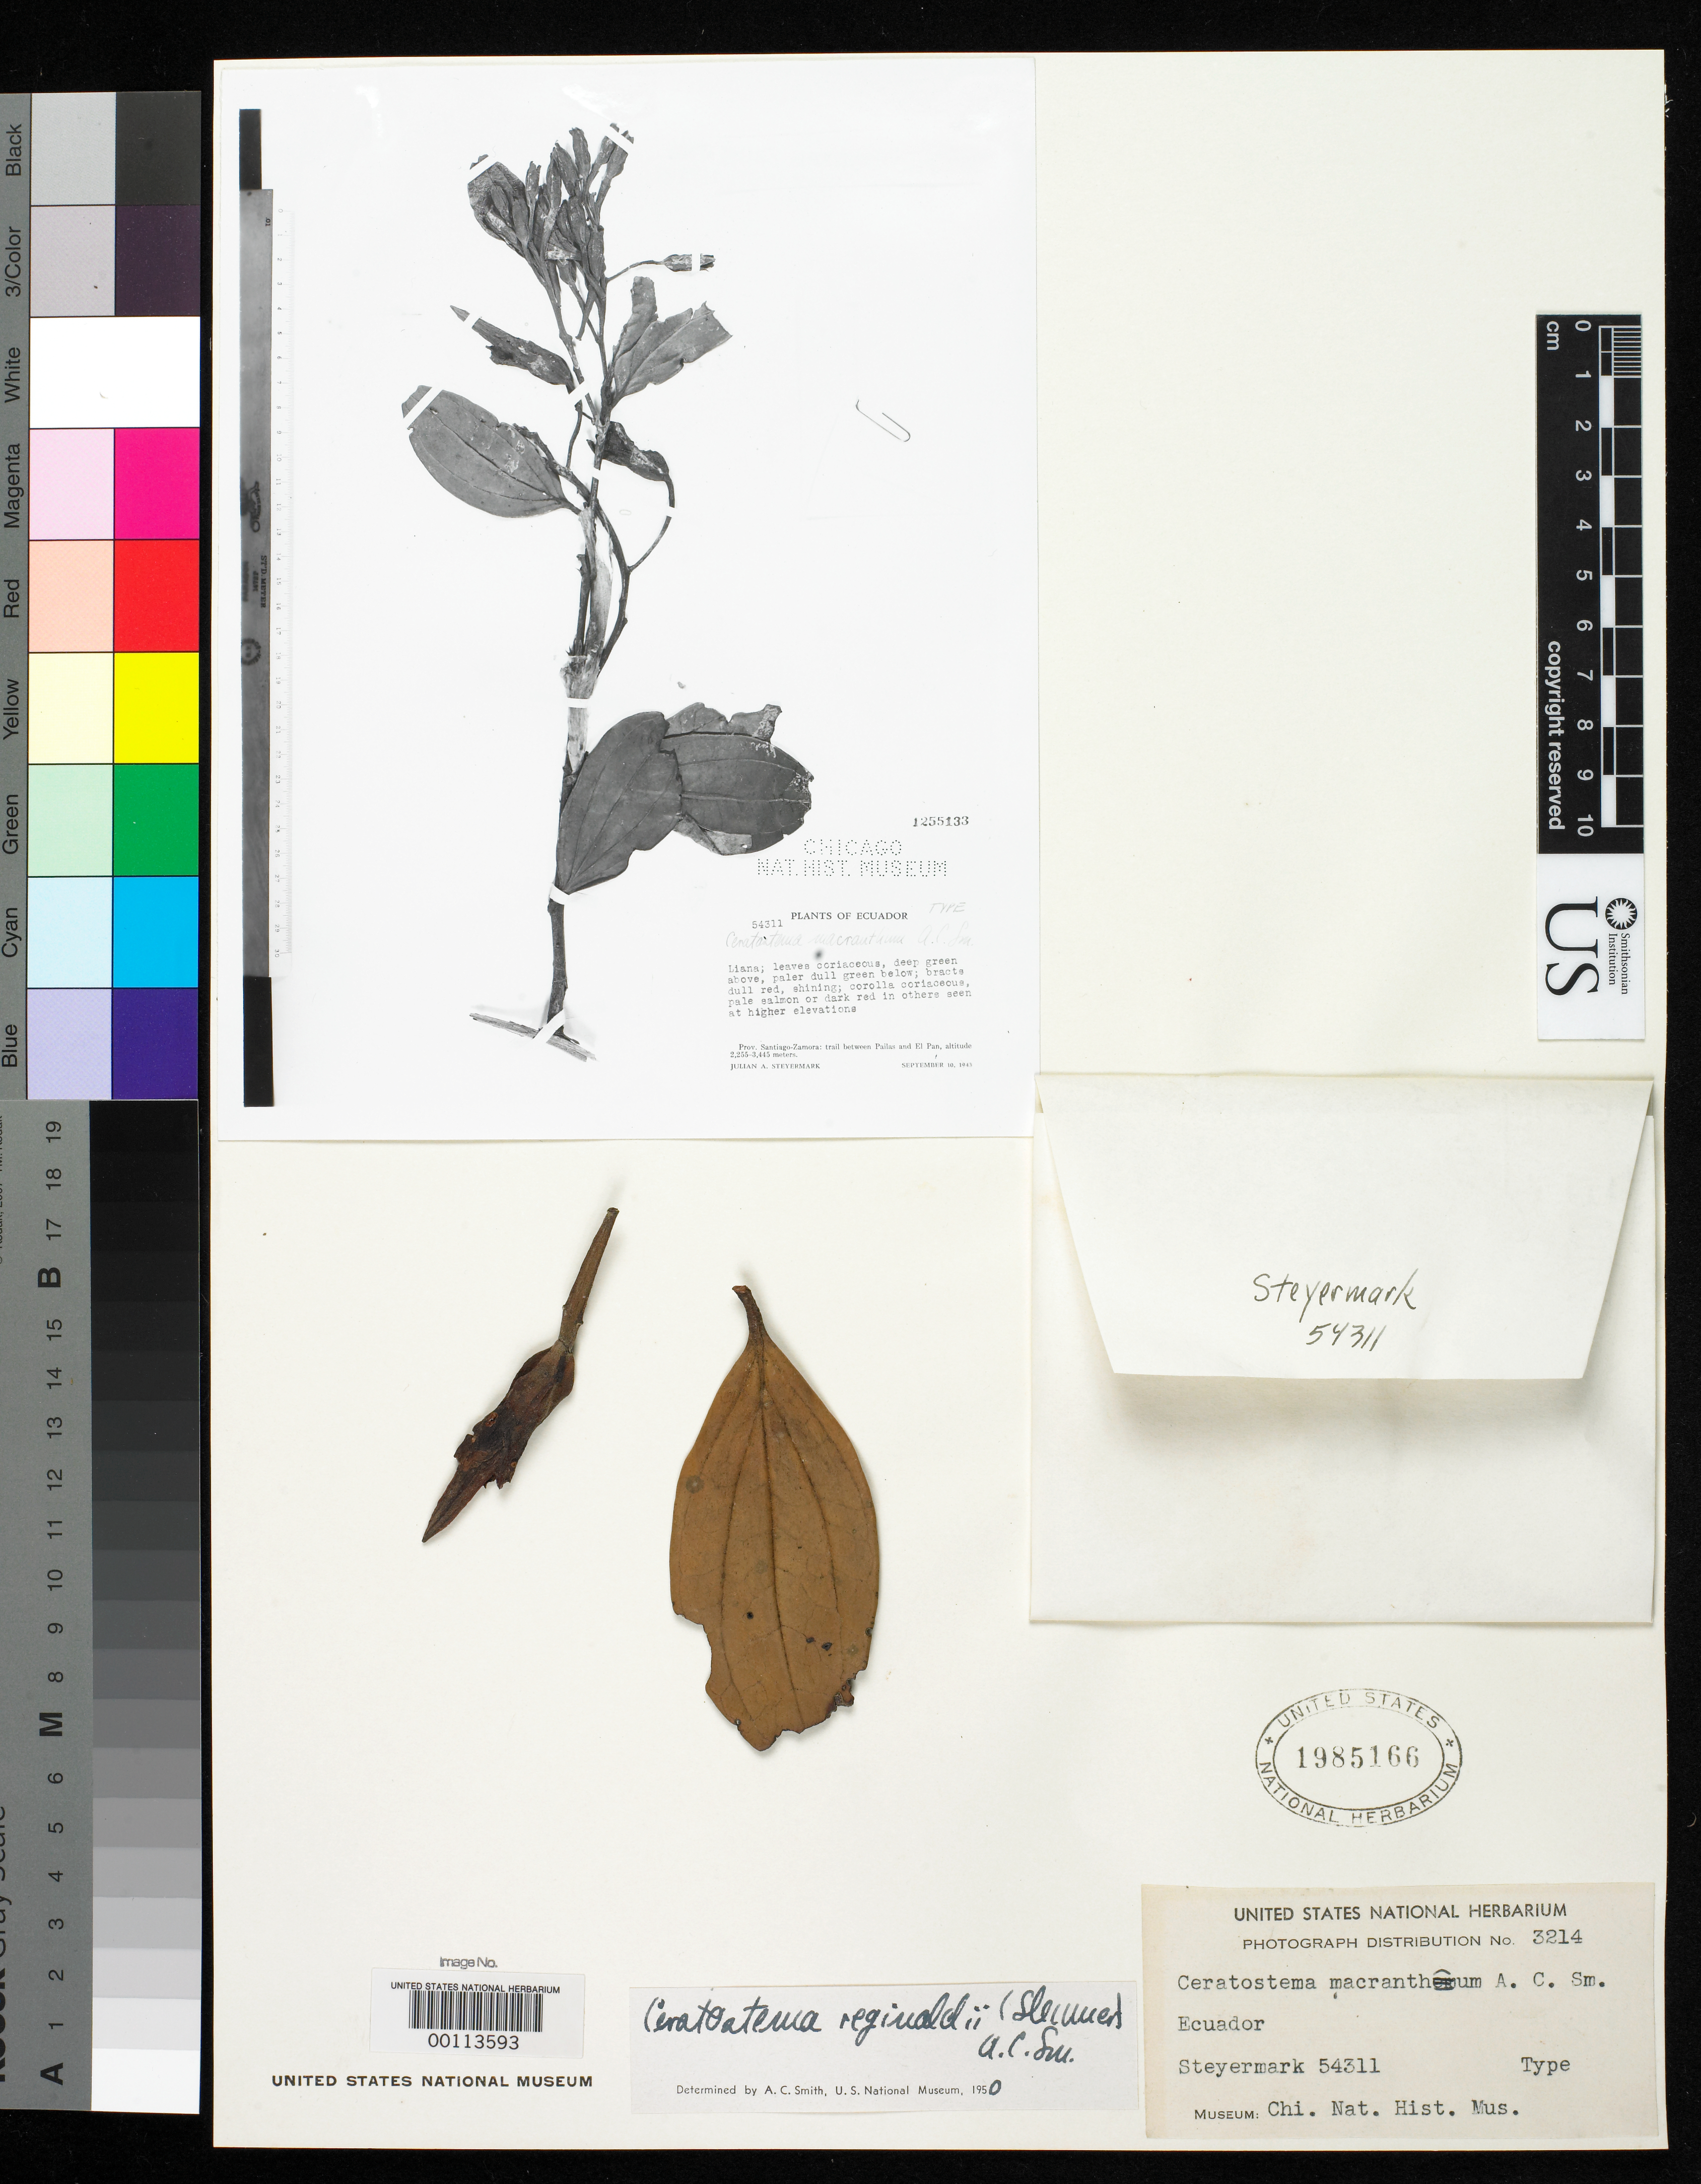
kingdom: Plantae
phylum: Tracheophyta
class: Magnoliopsida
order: Ericales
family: Ericaceae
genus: Ceratostema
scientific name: Ceratostema macranthum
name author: A.C. Sm.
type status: Isotype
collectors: J. Steyermark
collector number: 54311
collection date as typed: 10 Sep 1943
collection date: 1943-09-10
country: Ecuador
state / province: Morona-Santiago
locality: Between Pailas & El Pan.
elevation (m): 2255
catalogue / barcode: US 1985166